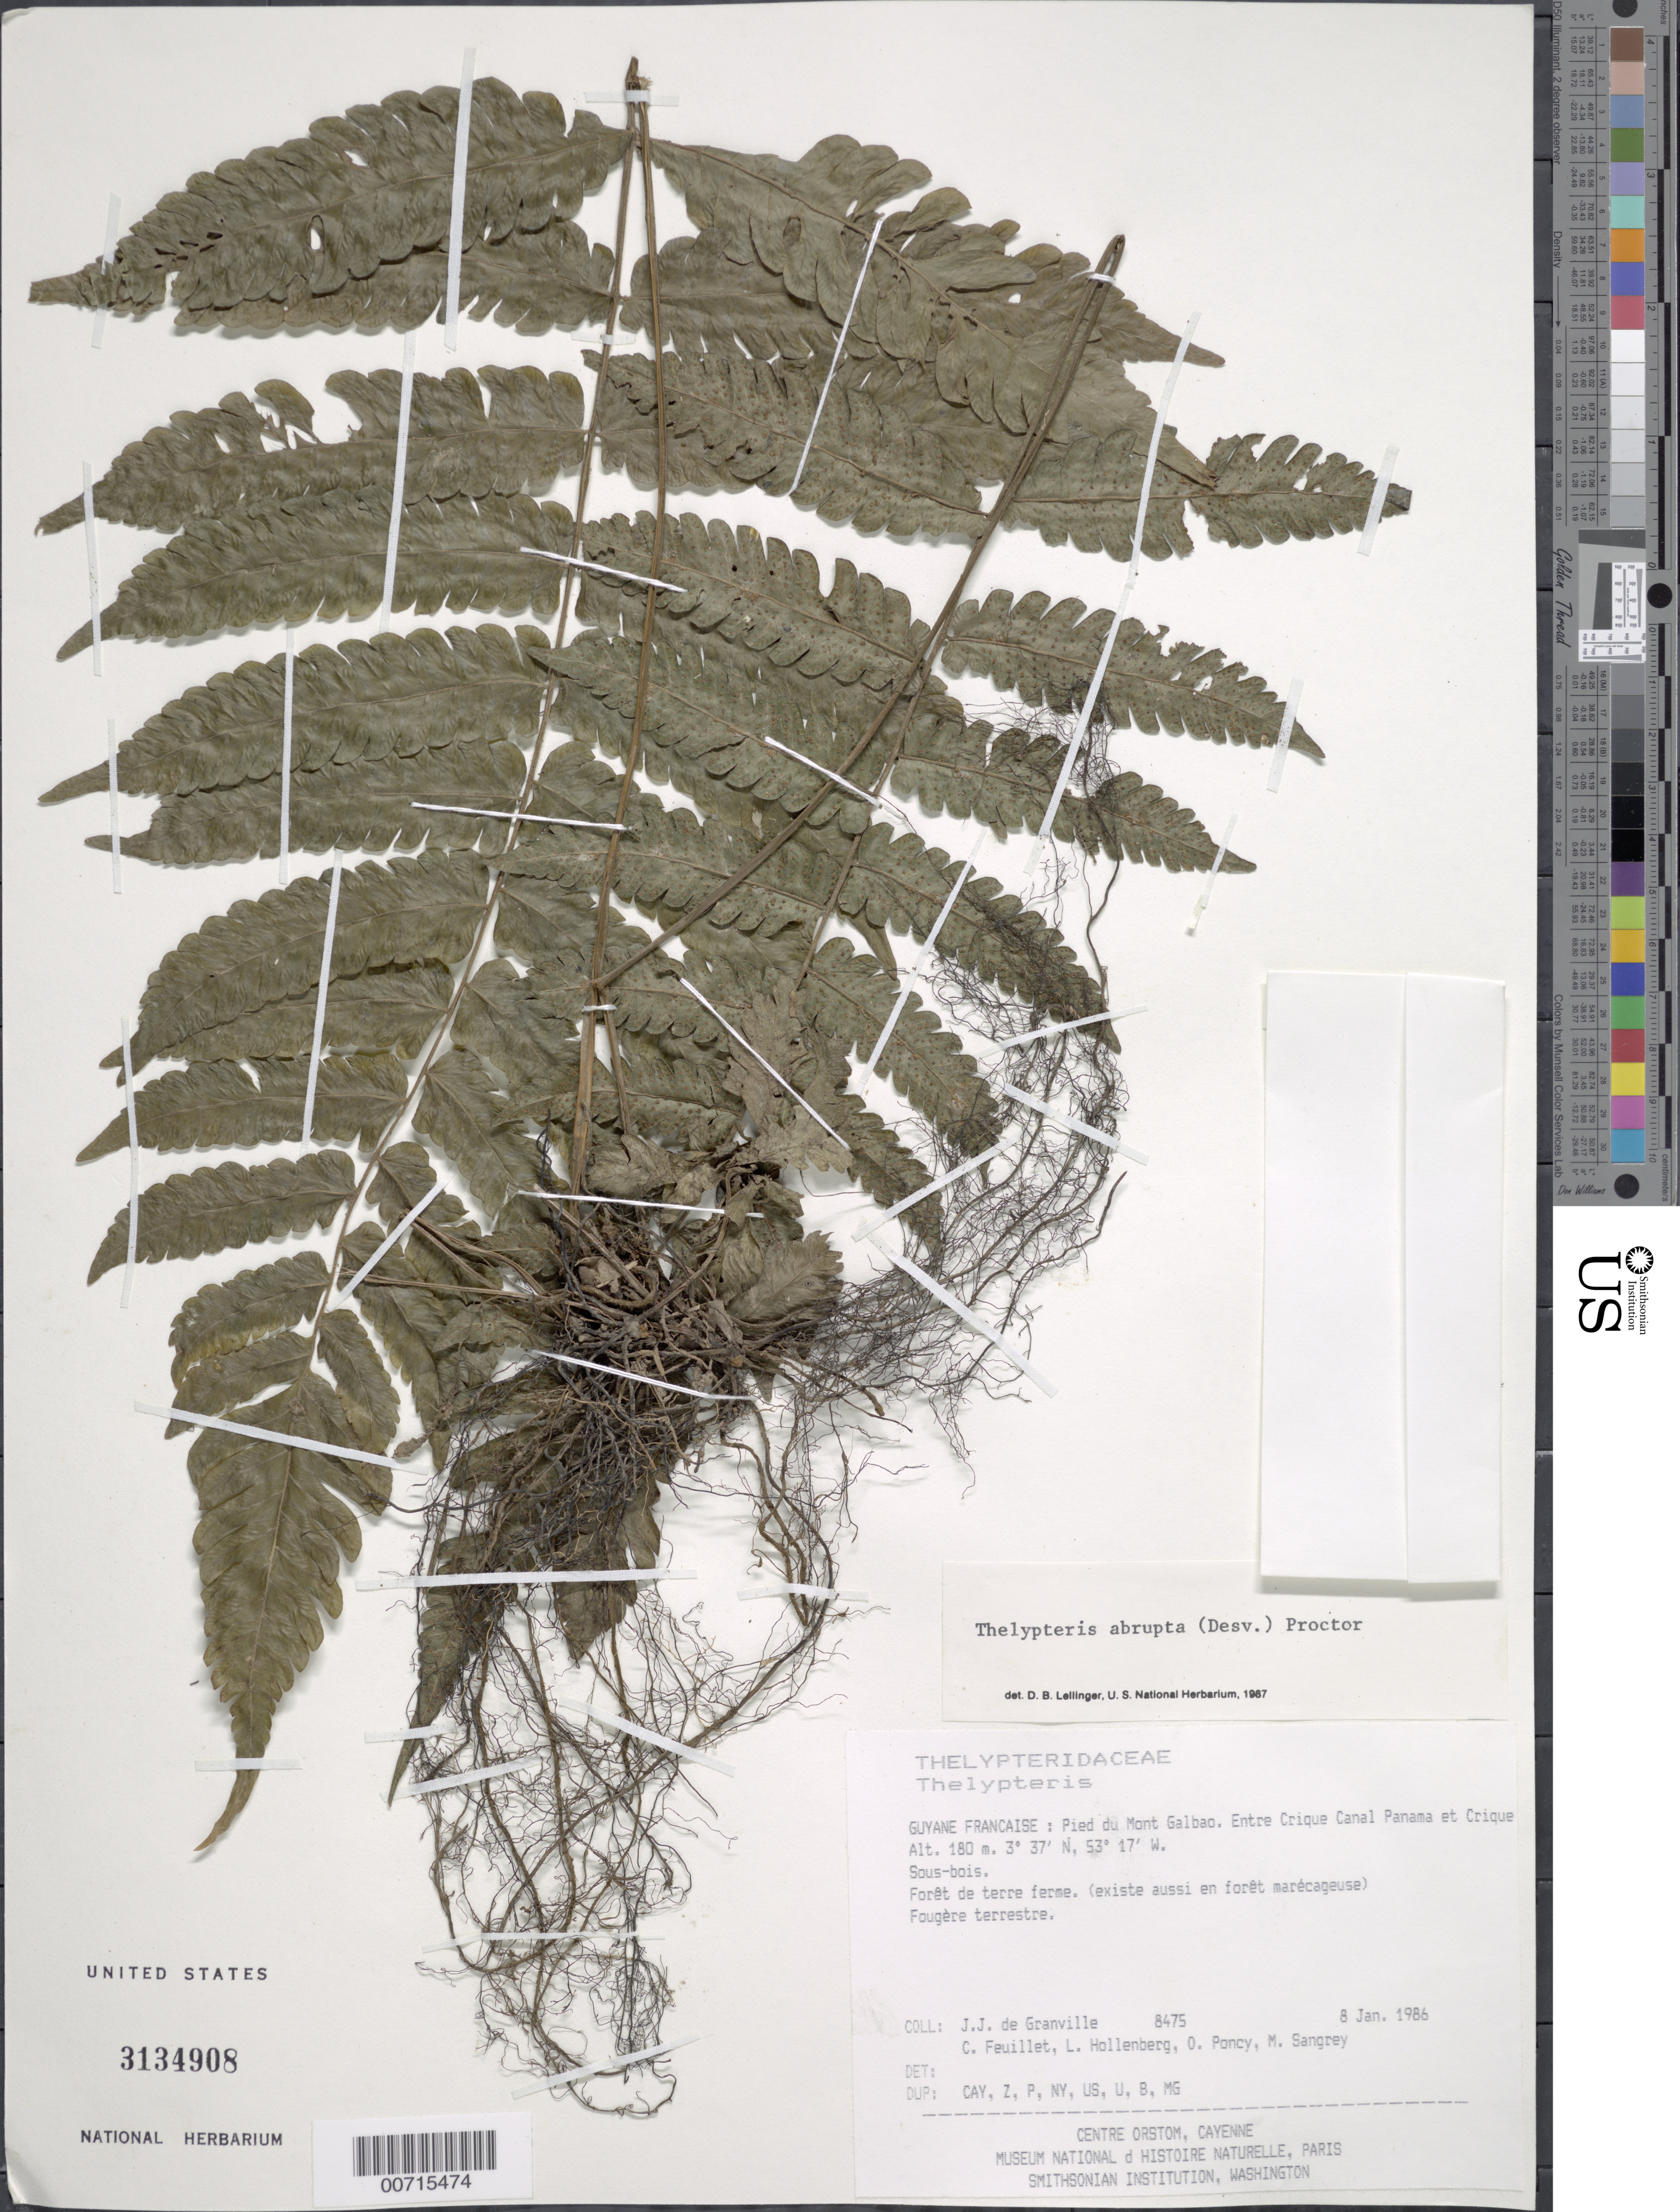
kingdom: Plantae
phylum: Tracheophyta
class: Polypodiopsida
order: Polypodiales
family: Thelypteridaceae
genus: Goniopteris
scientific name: Goniopteris abrupta (Desv.) comb. nov., ined 2015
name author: (Desv.)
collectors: J.-J. de Granville, C. Feuillet, L. Hollenberg, O. Poncy & M. S. Sangrey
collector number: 8475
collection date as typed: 8-Jan-86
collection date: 1986-01-08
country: French Guiana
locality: Pied du Mont Galbao. Entre Crique Canal Panama et Crique Mana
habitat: Sous-bois; en forêt marécageuse et de terre ferme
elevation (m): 180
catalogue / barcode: US 3134908